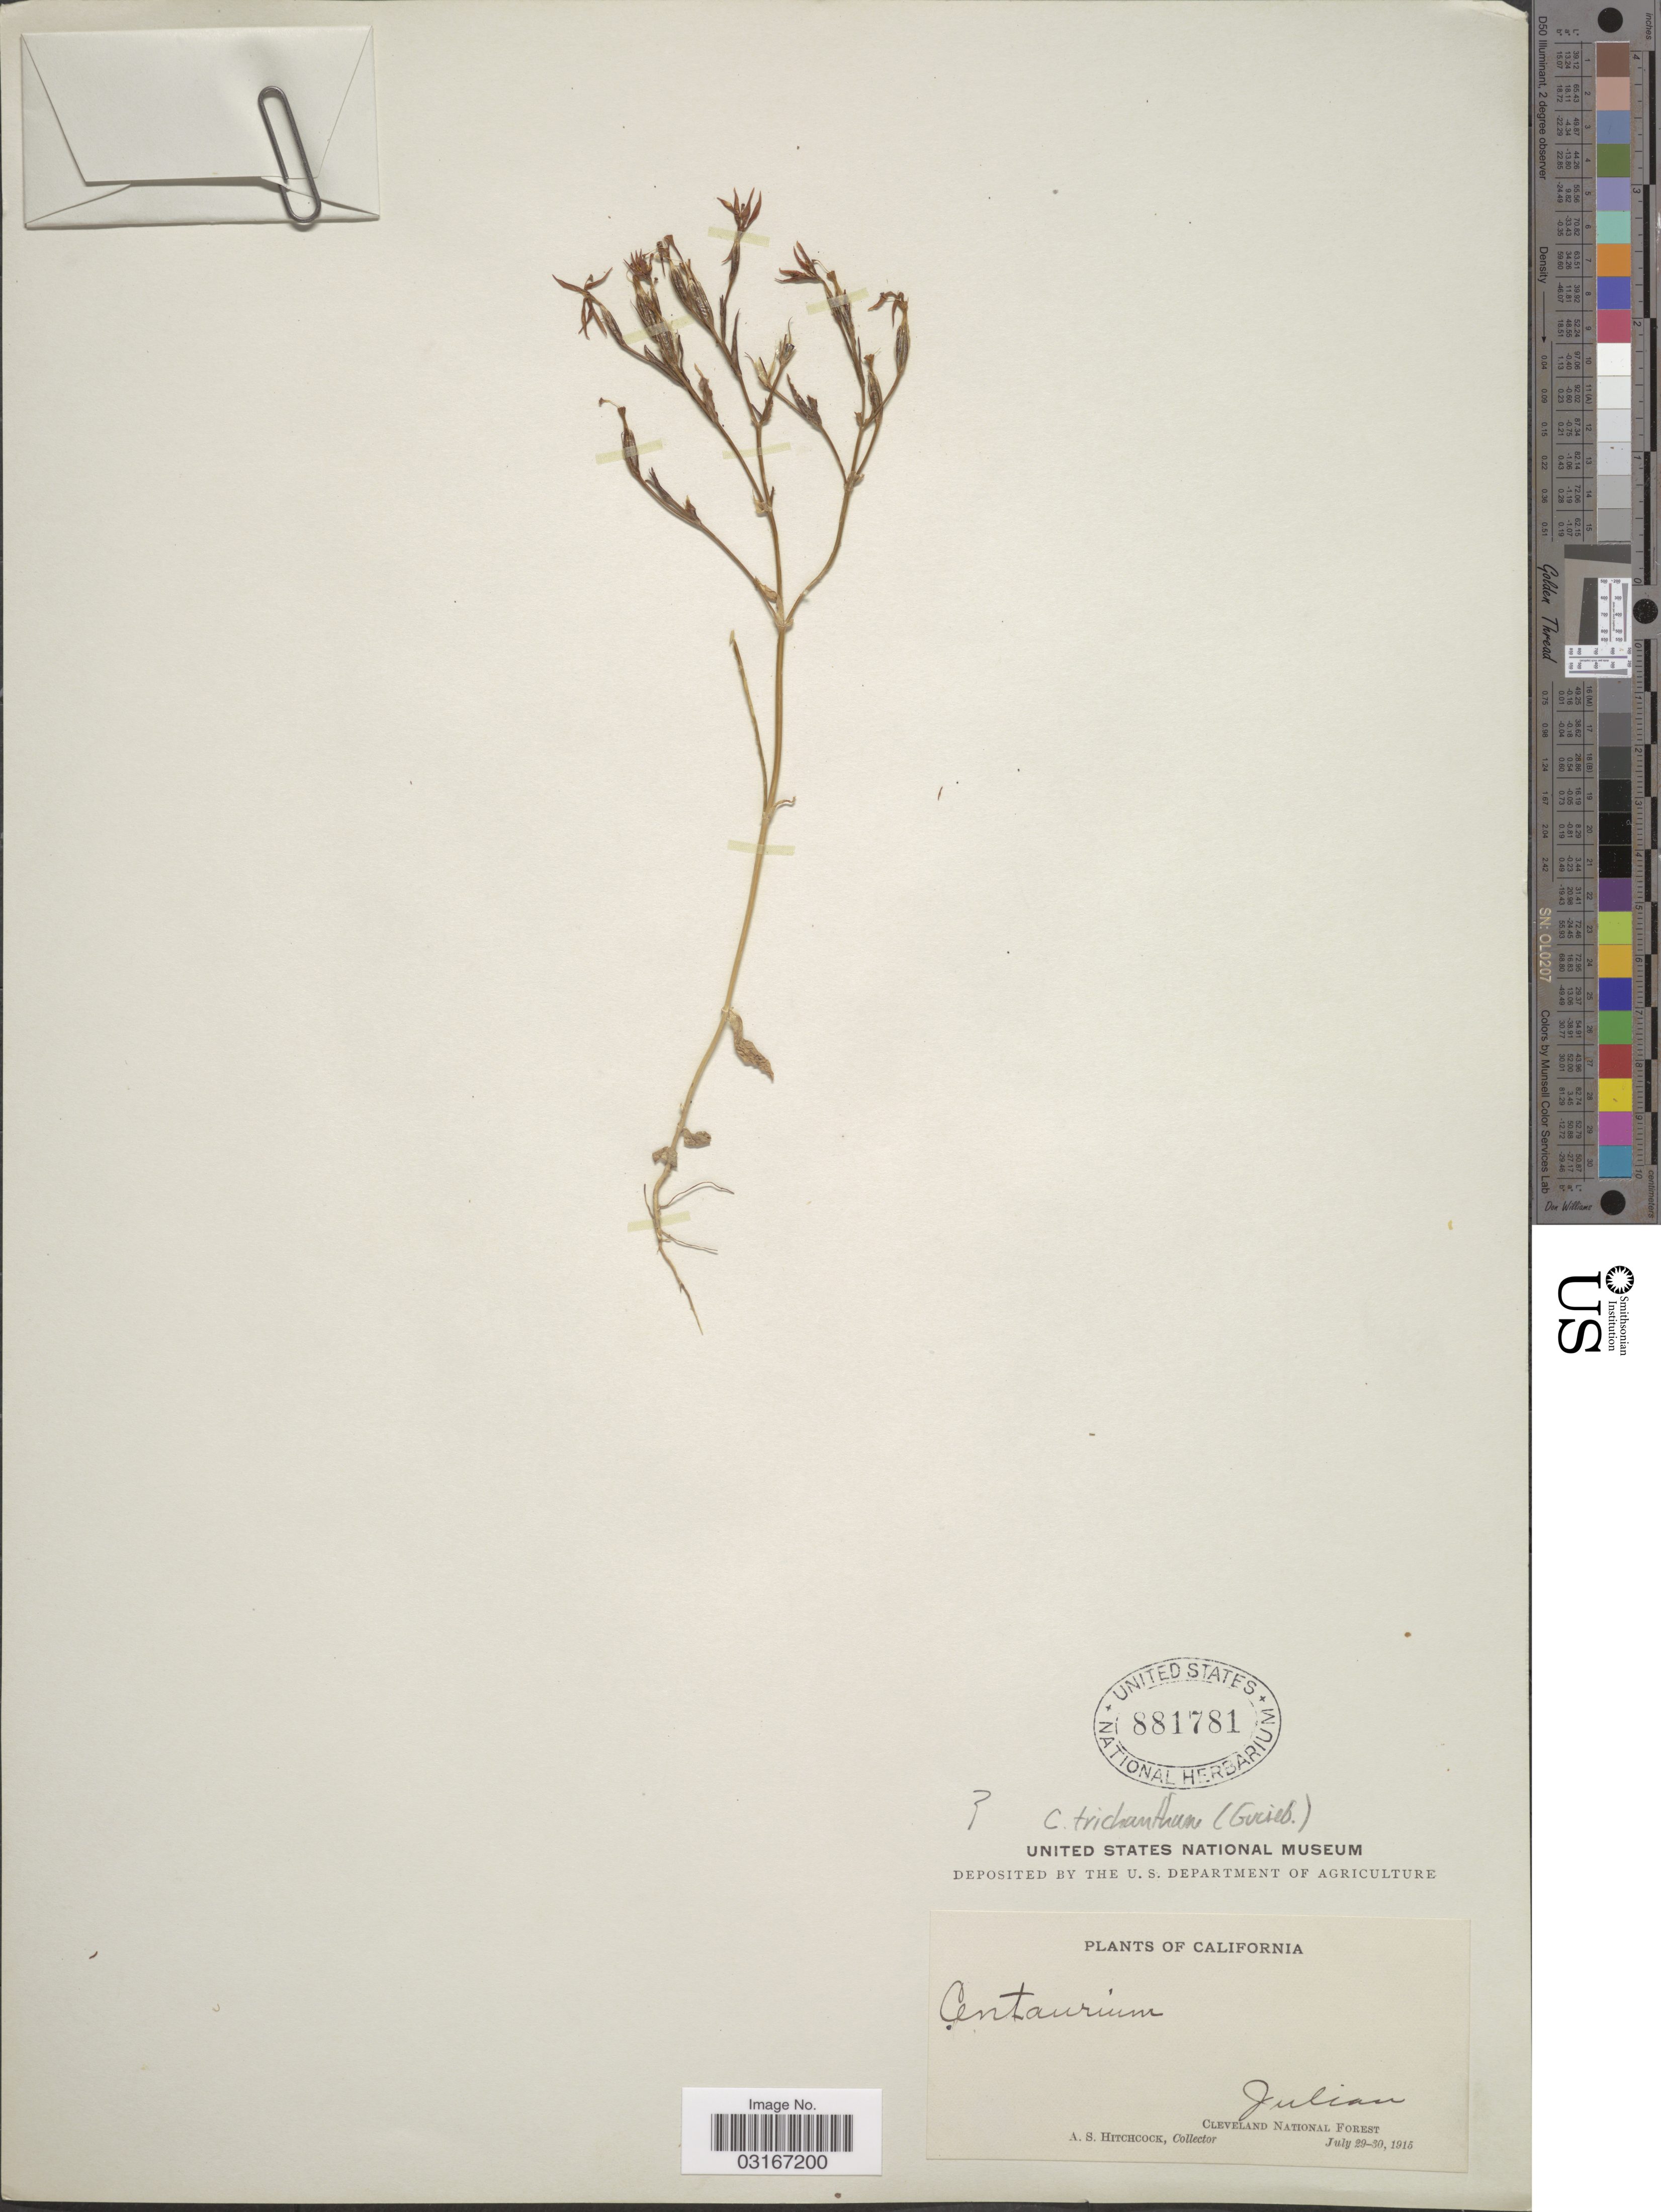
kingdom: Plantae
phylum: Tracheophyta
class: Magnoliopsida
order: Gentianales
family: Gentianaceae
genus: Centaurium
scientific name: Centaurium trichanthum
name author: (Griseb.) B.L. Rob.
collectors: A. S. Hitchcock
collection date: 1915-07-29/1915-07-30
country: United States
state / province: California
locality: Julian. Cleveland National Forest.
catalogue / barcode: US 881781